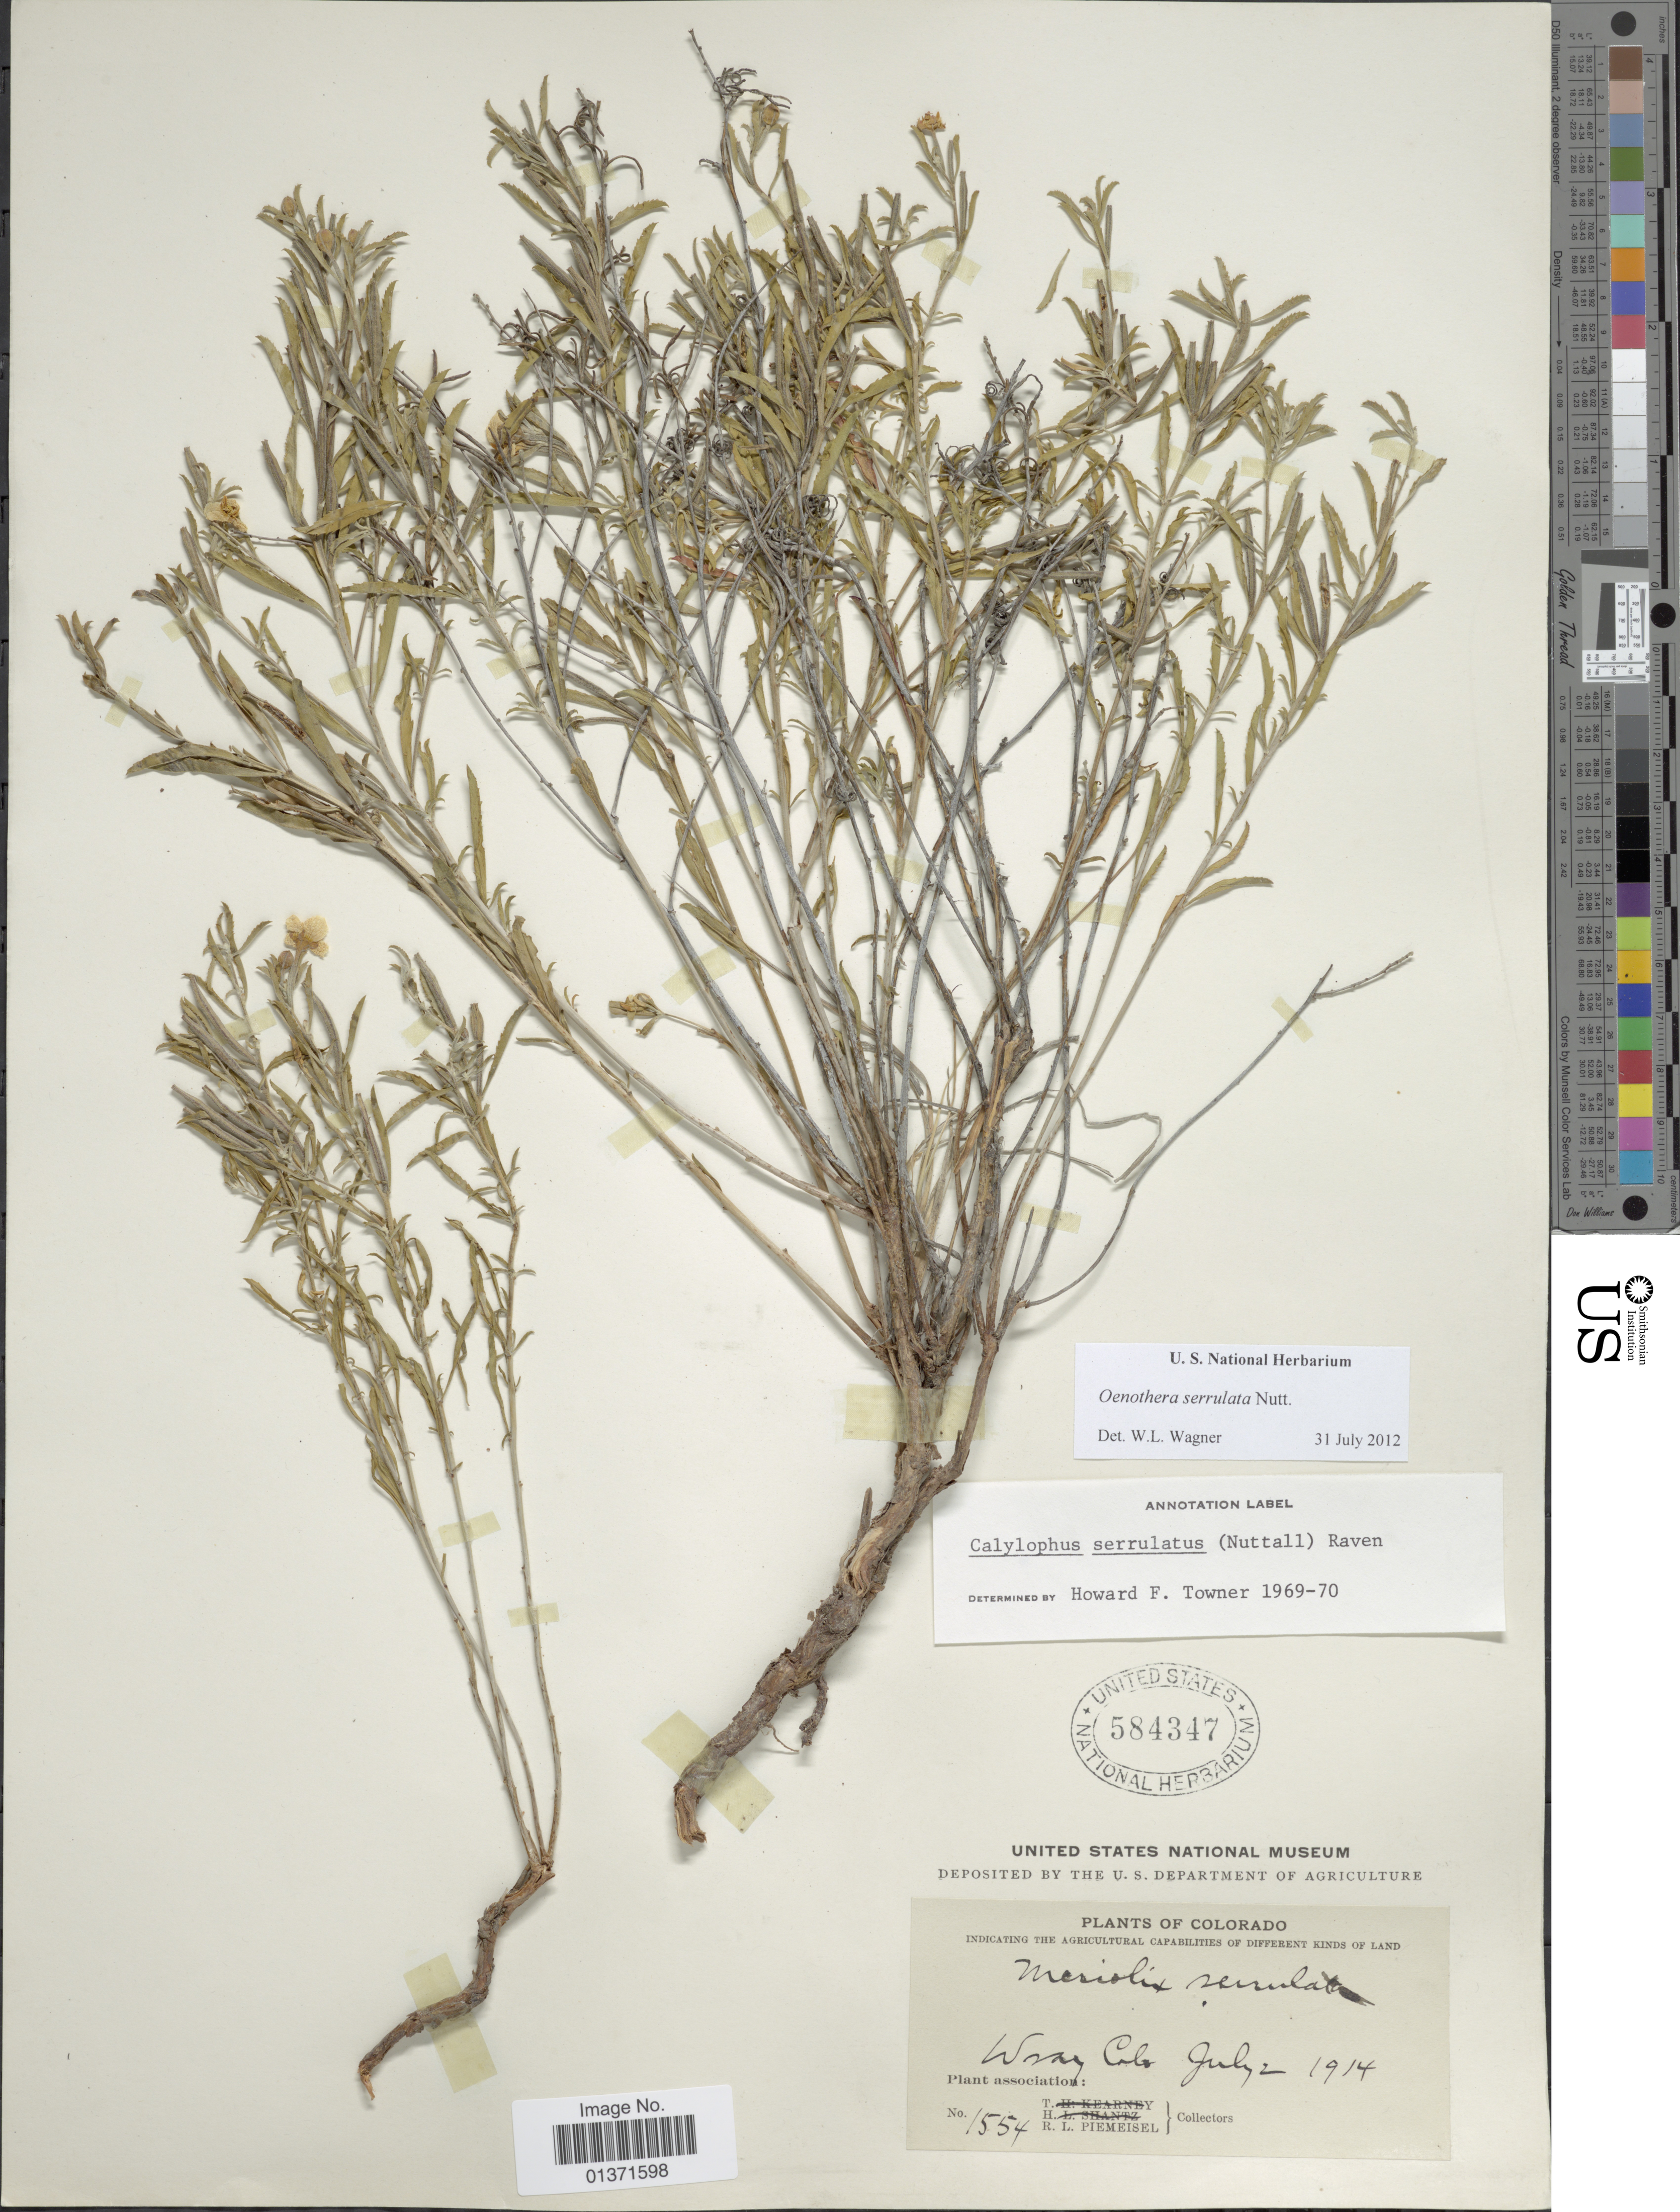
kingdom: Plantae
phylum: Tracheophyta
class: Magnoliopsida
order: Myrtales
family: Onagraceae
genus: Oenothera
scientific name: Oenothera serrulata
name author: Nutt.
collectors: R. L. Piemeisel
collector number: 1554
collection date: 1914-07-02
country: United States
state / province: Colorado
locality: Wray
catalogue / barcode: US 584347